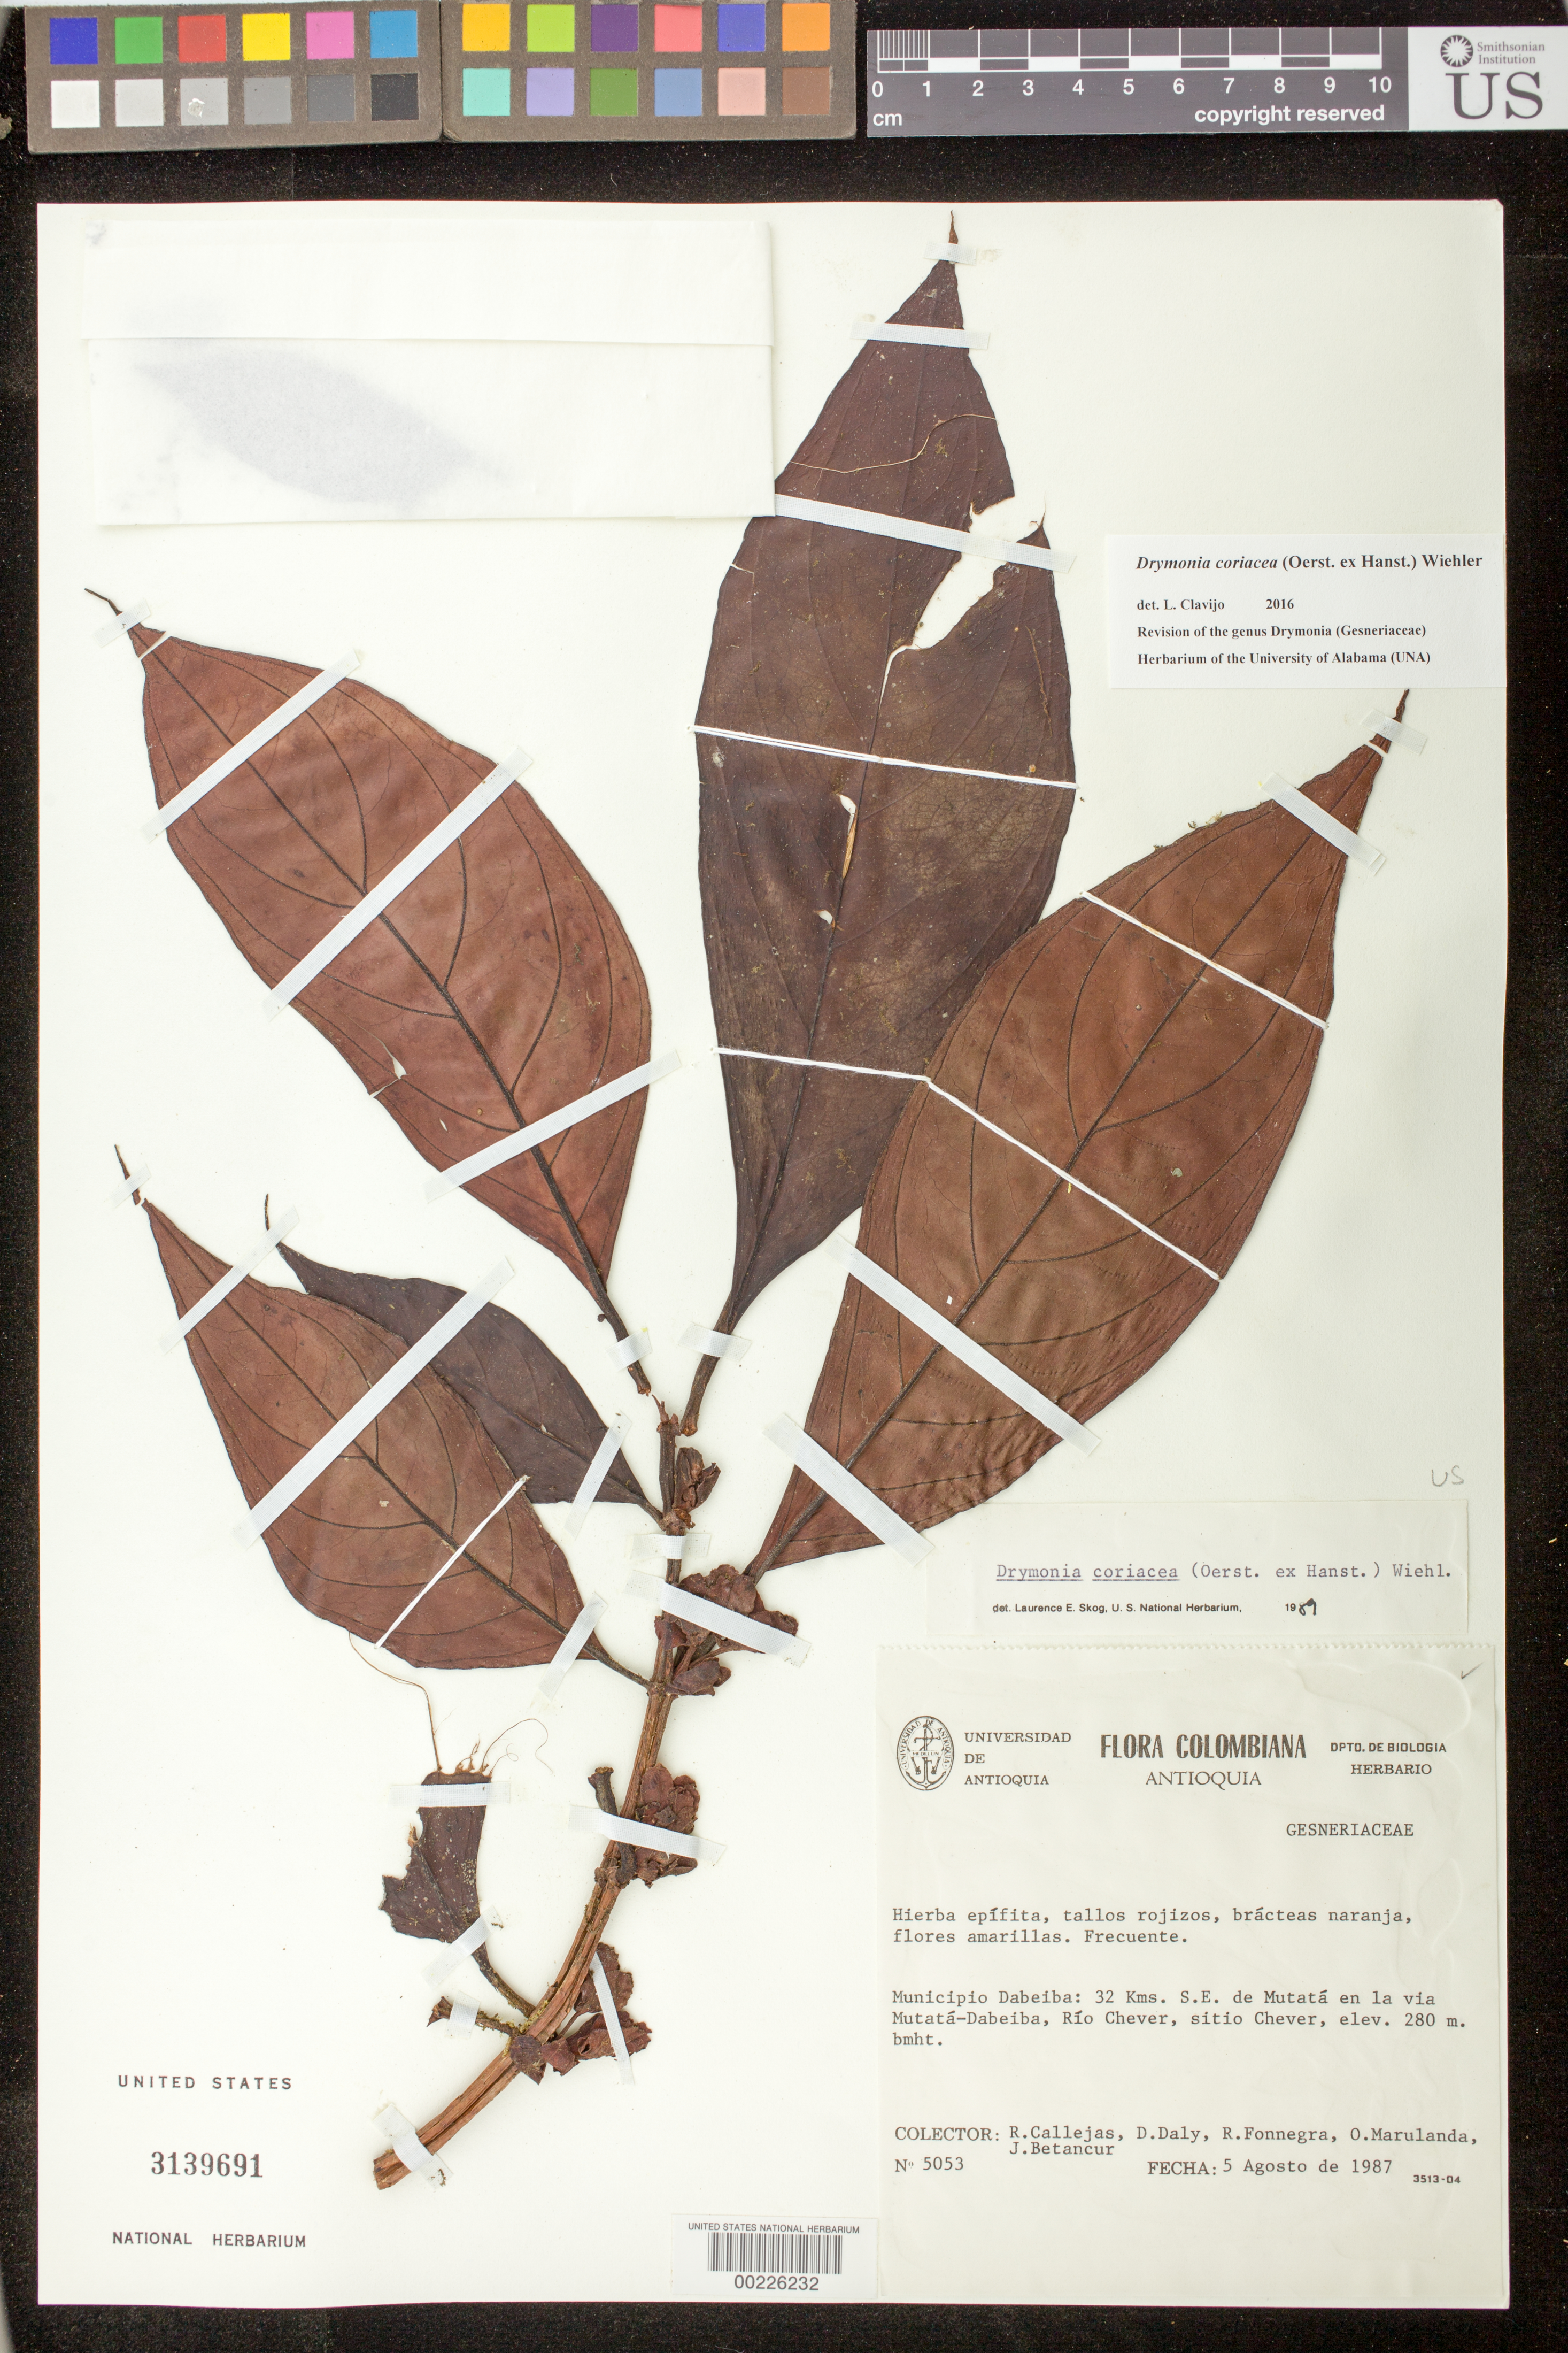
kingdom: Plantae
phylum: Tracheophyta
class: Magnoliopsida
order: Lamiales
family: Gesneriaceae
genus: Drymonia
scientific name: Drymonia coriacea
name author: (Oerst. ex Hanst.) Wiehler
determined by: Skog, Laurence E.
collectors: R. Callejas, D. C. Daly, R. Fonnegra G., O. Marulanda & J. C. Betancur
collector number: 5053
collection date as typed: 05 Aug 1987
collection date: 1987-08-05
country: Colombia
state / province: Antioquia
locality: Mpio. Dabeiba, 32 km SE of Mutata on the Mutata-Dabeiba road, Rio Chever, sitio Chever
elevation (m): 280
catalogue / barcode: US 3139691